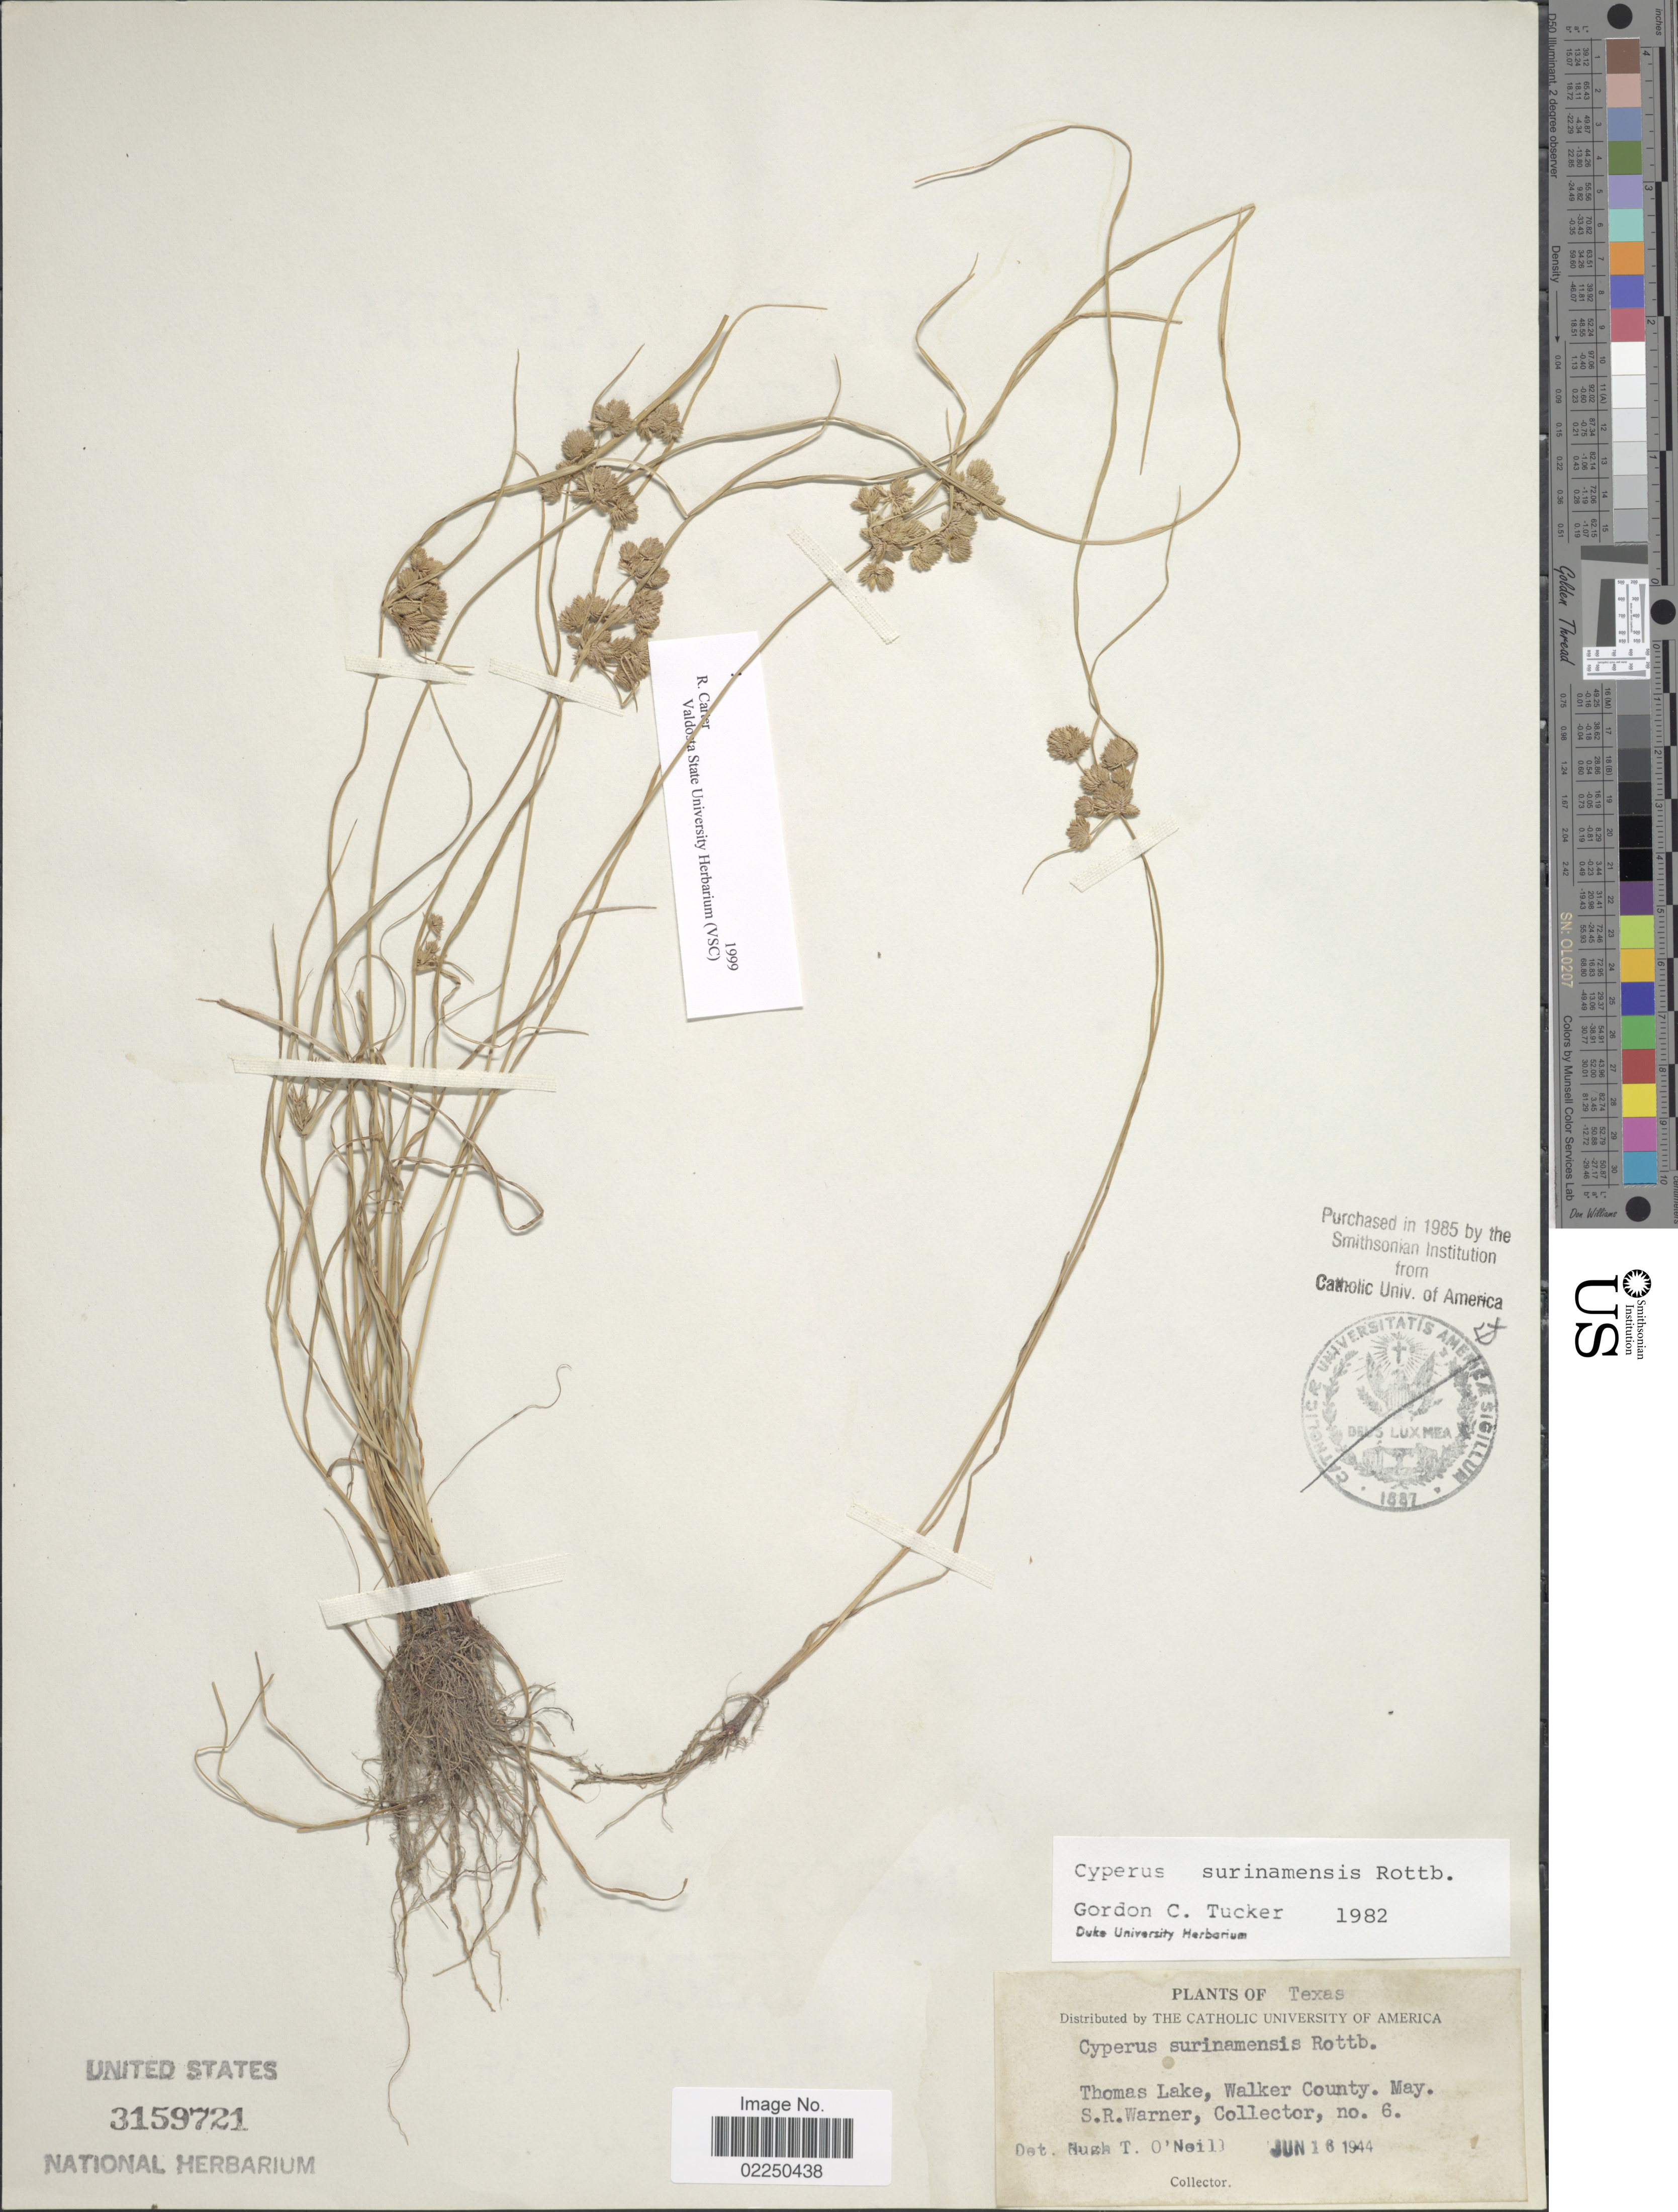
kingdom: Plantae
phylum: Tracheophyta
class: Liliopsida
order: Poales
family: Cyperaceae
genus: Cyperus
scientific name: Cyperus surinamensis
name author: Rottb.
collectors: S. Warner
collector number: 6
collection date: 1944-06-16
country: United States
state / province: Texas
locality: Thomas Lake, Walker County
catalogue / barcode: US 3159721